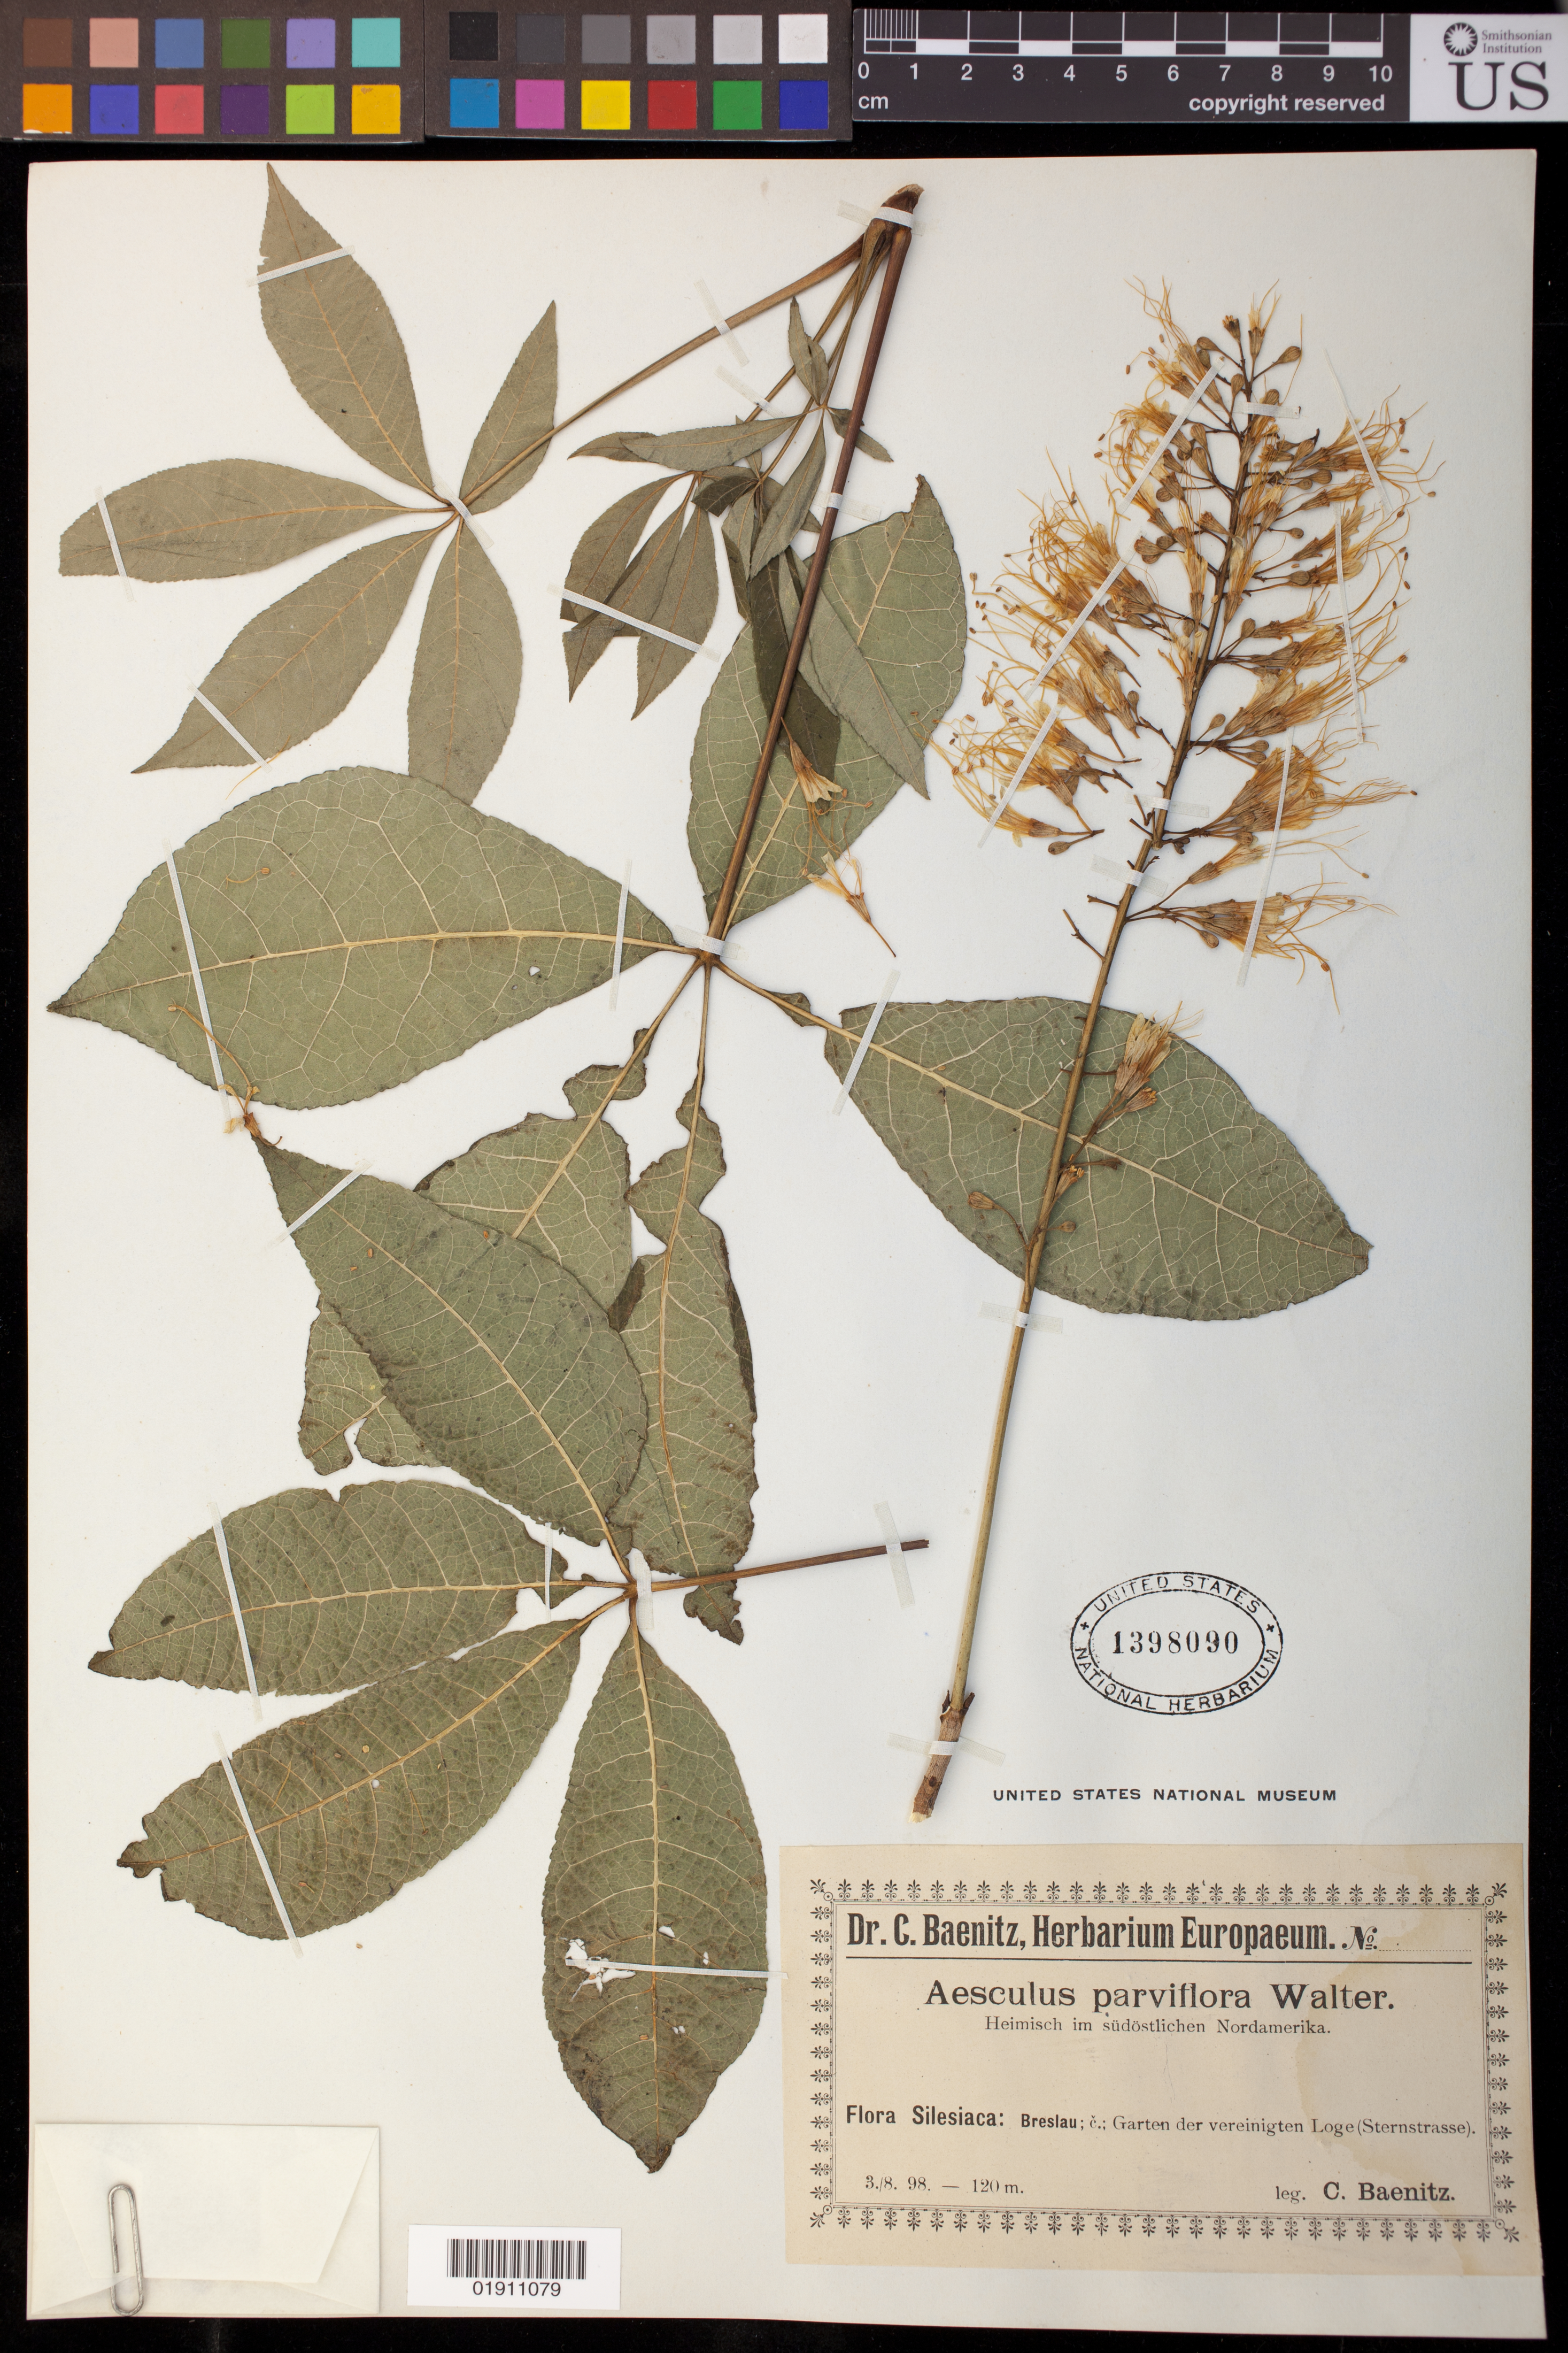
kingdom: Plantae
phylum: Tracheophyta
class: Magnoliopsida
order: Sapindales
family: Sapindaceae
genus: Aesculus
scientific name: Aesculus parviflora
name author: Walter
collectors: C. G. Baenitz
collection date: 1898-08-03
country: Poland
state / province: Dolnoslaskie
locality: Breslau; c.; Garten der vereinigten Loge (Sternstrasse)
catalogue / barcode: US 1398090